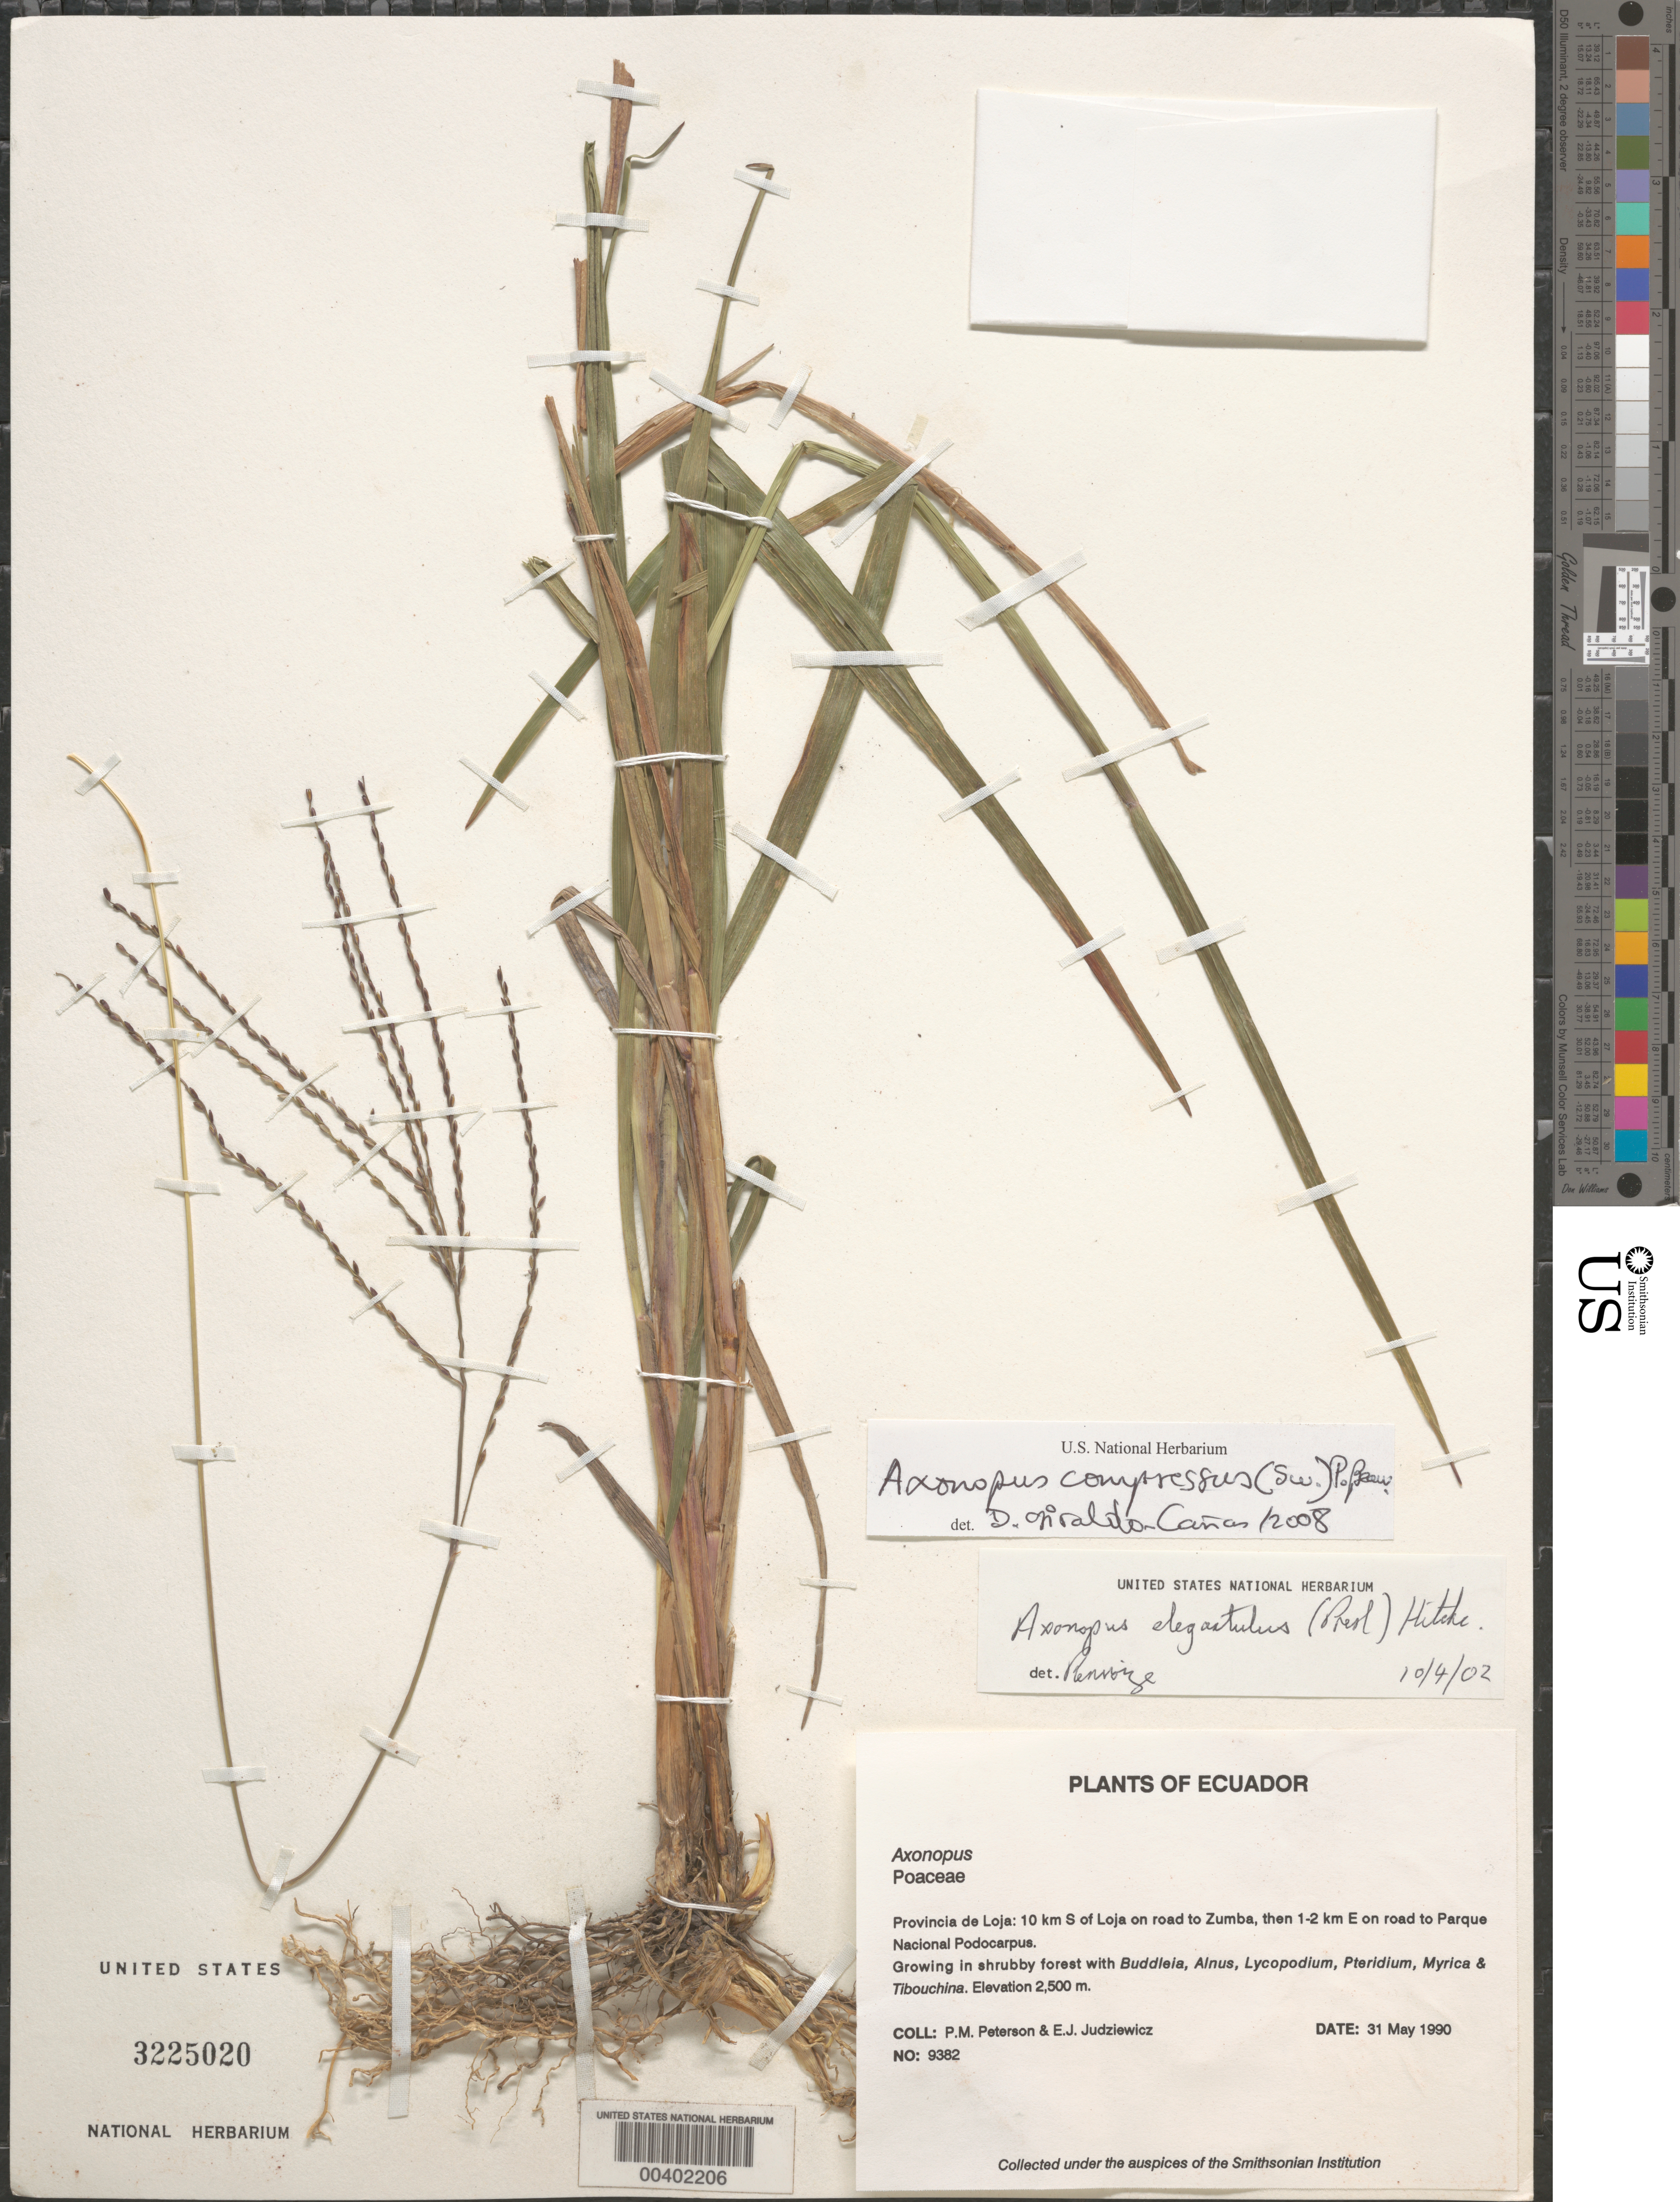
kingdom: Plantae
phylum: Tracheophyta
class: Liliopsida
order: Poales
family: Poaceae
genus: Axonopus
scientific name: Axonopus elegantulus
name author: (J. Presl) Hitchc.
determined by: Renvoize, S. A.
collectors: P. M. Peterson & E. J. Judziewicz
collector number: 09382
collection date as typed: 31 May 1990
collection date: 1990-05-31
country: Ecuador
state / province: Loja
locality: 10 km S of Loja on road to Zumba, then 1-2 km E on road to Parque Nacional Podocarpus.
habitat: Growing in shrubby forest with Buddleia, Alnus, Lycopodium, Pteridium, Myrica & Tibouchina.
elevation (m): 2500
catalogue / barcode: US 3225020